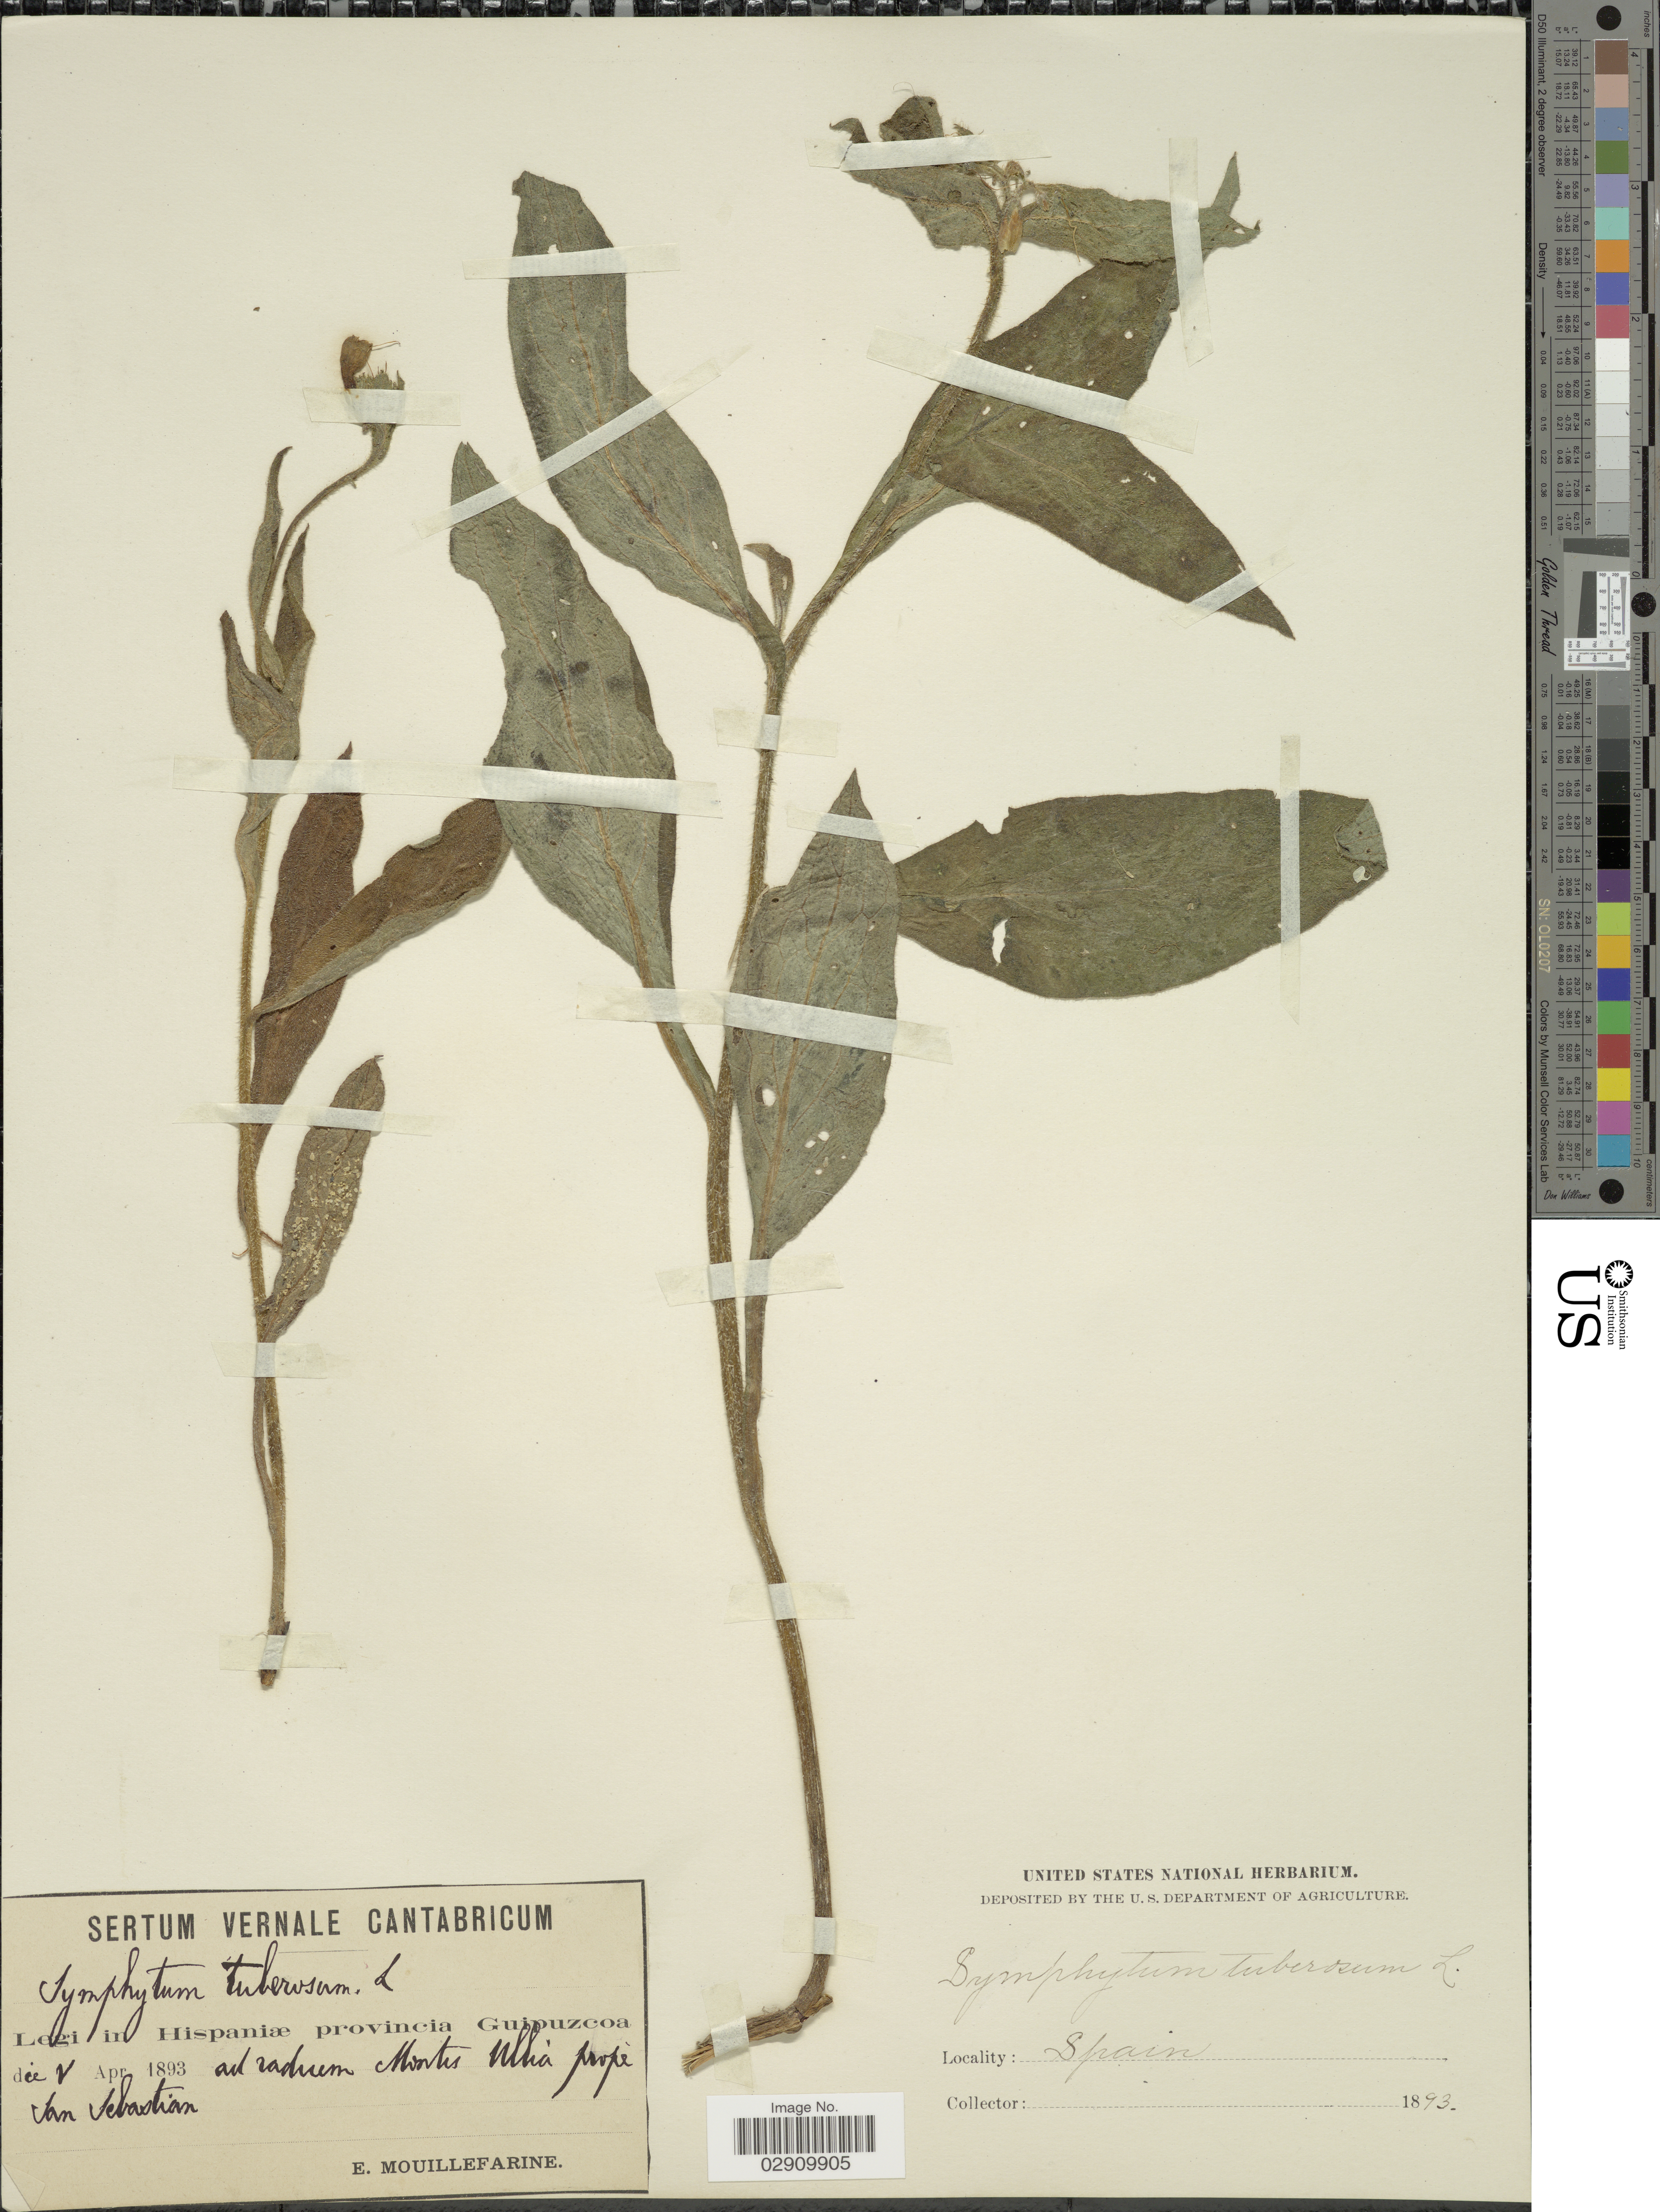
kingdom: Plantae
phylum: Tracheophyta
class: Magnoliopsida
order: Boraginales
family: Boraginaceae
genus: Symphytum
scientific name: Symphytum tuberosum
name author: L.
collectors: E. Mouillefarine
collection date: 1893-04-02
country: Spain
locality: Legi in Hispaniæ provincia Guipuzcoa, ad radium Montes Ullia prope San Sebastian.